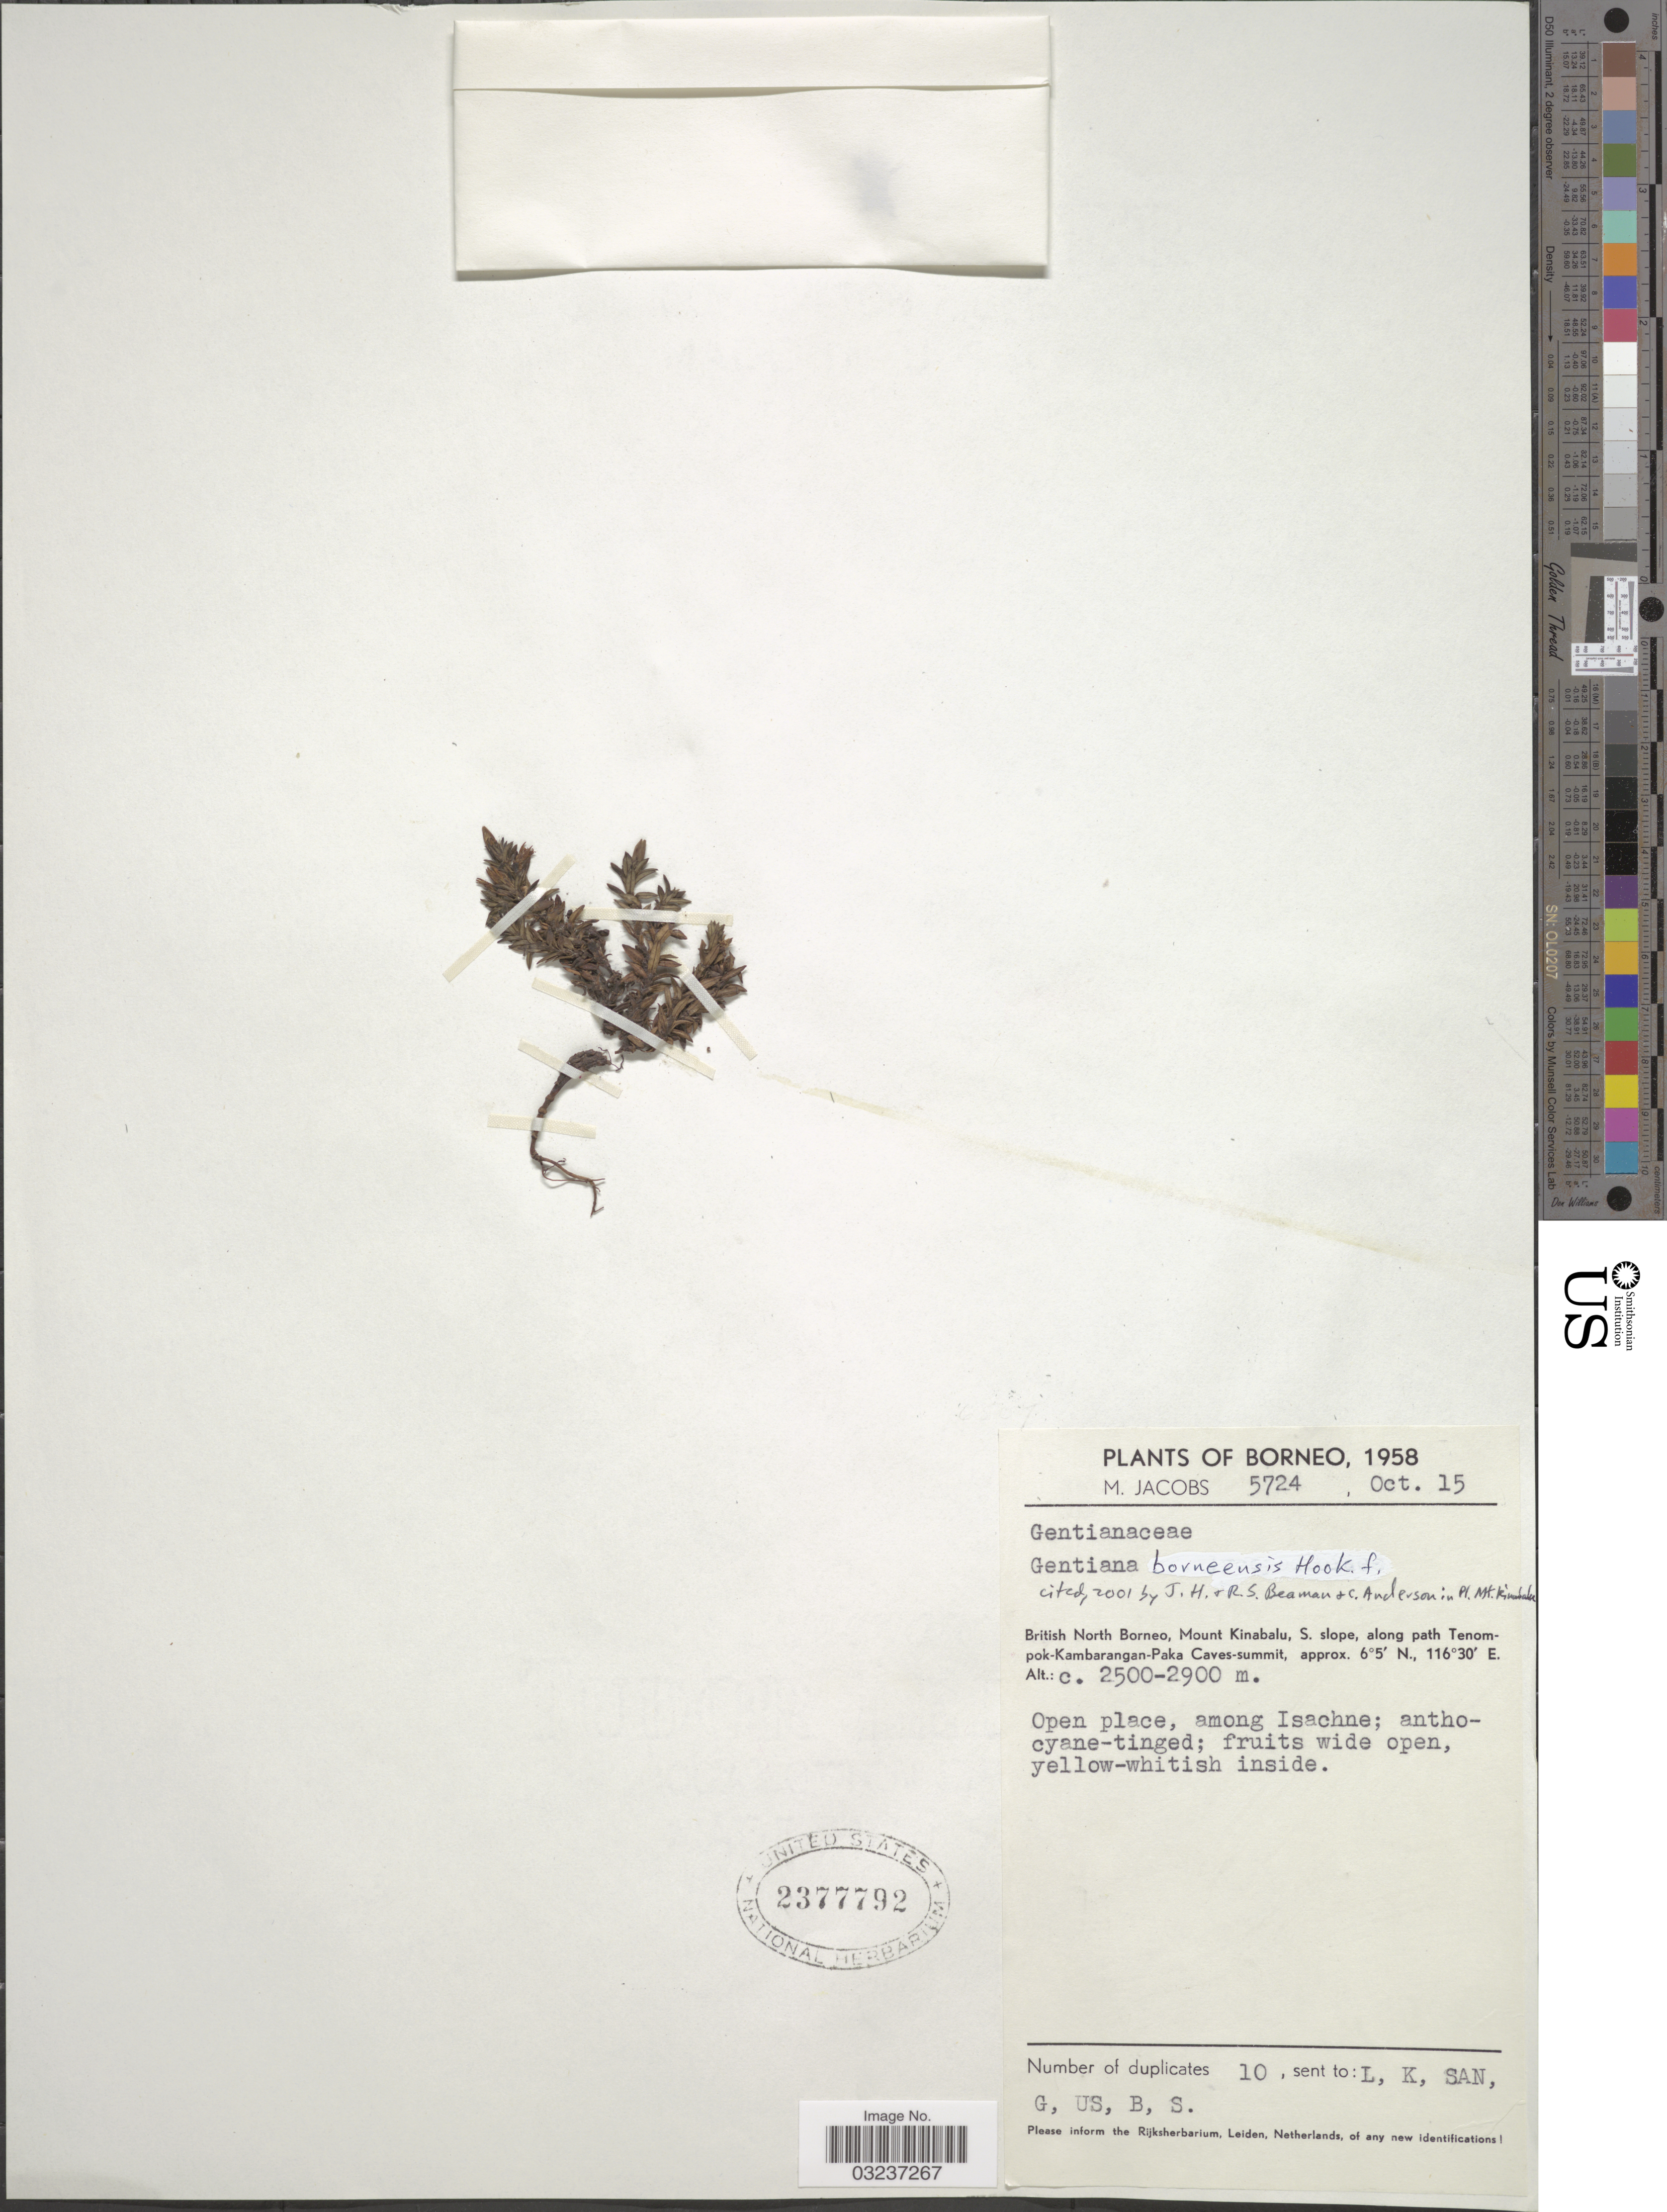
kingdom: Plantae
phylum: Tracheophyta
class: Magnoliopsida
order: Gentianales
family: Gentianaceae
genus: Gentiana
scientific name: Gentiana borneensis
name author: Hook. f.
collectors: M. Jacobs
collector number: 5724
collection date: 1958-10-15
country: Malaysia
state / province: Sabah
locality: Borneo. British North Borneo, Mount Kinabalu, S. slope, along path Tenompok-Kambarangan-Paka Caves-summit.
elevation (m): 2500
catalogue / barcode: US 2377792